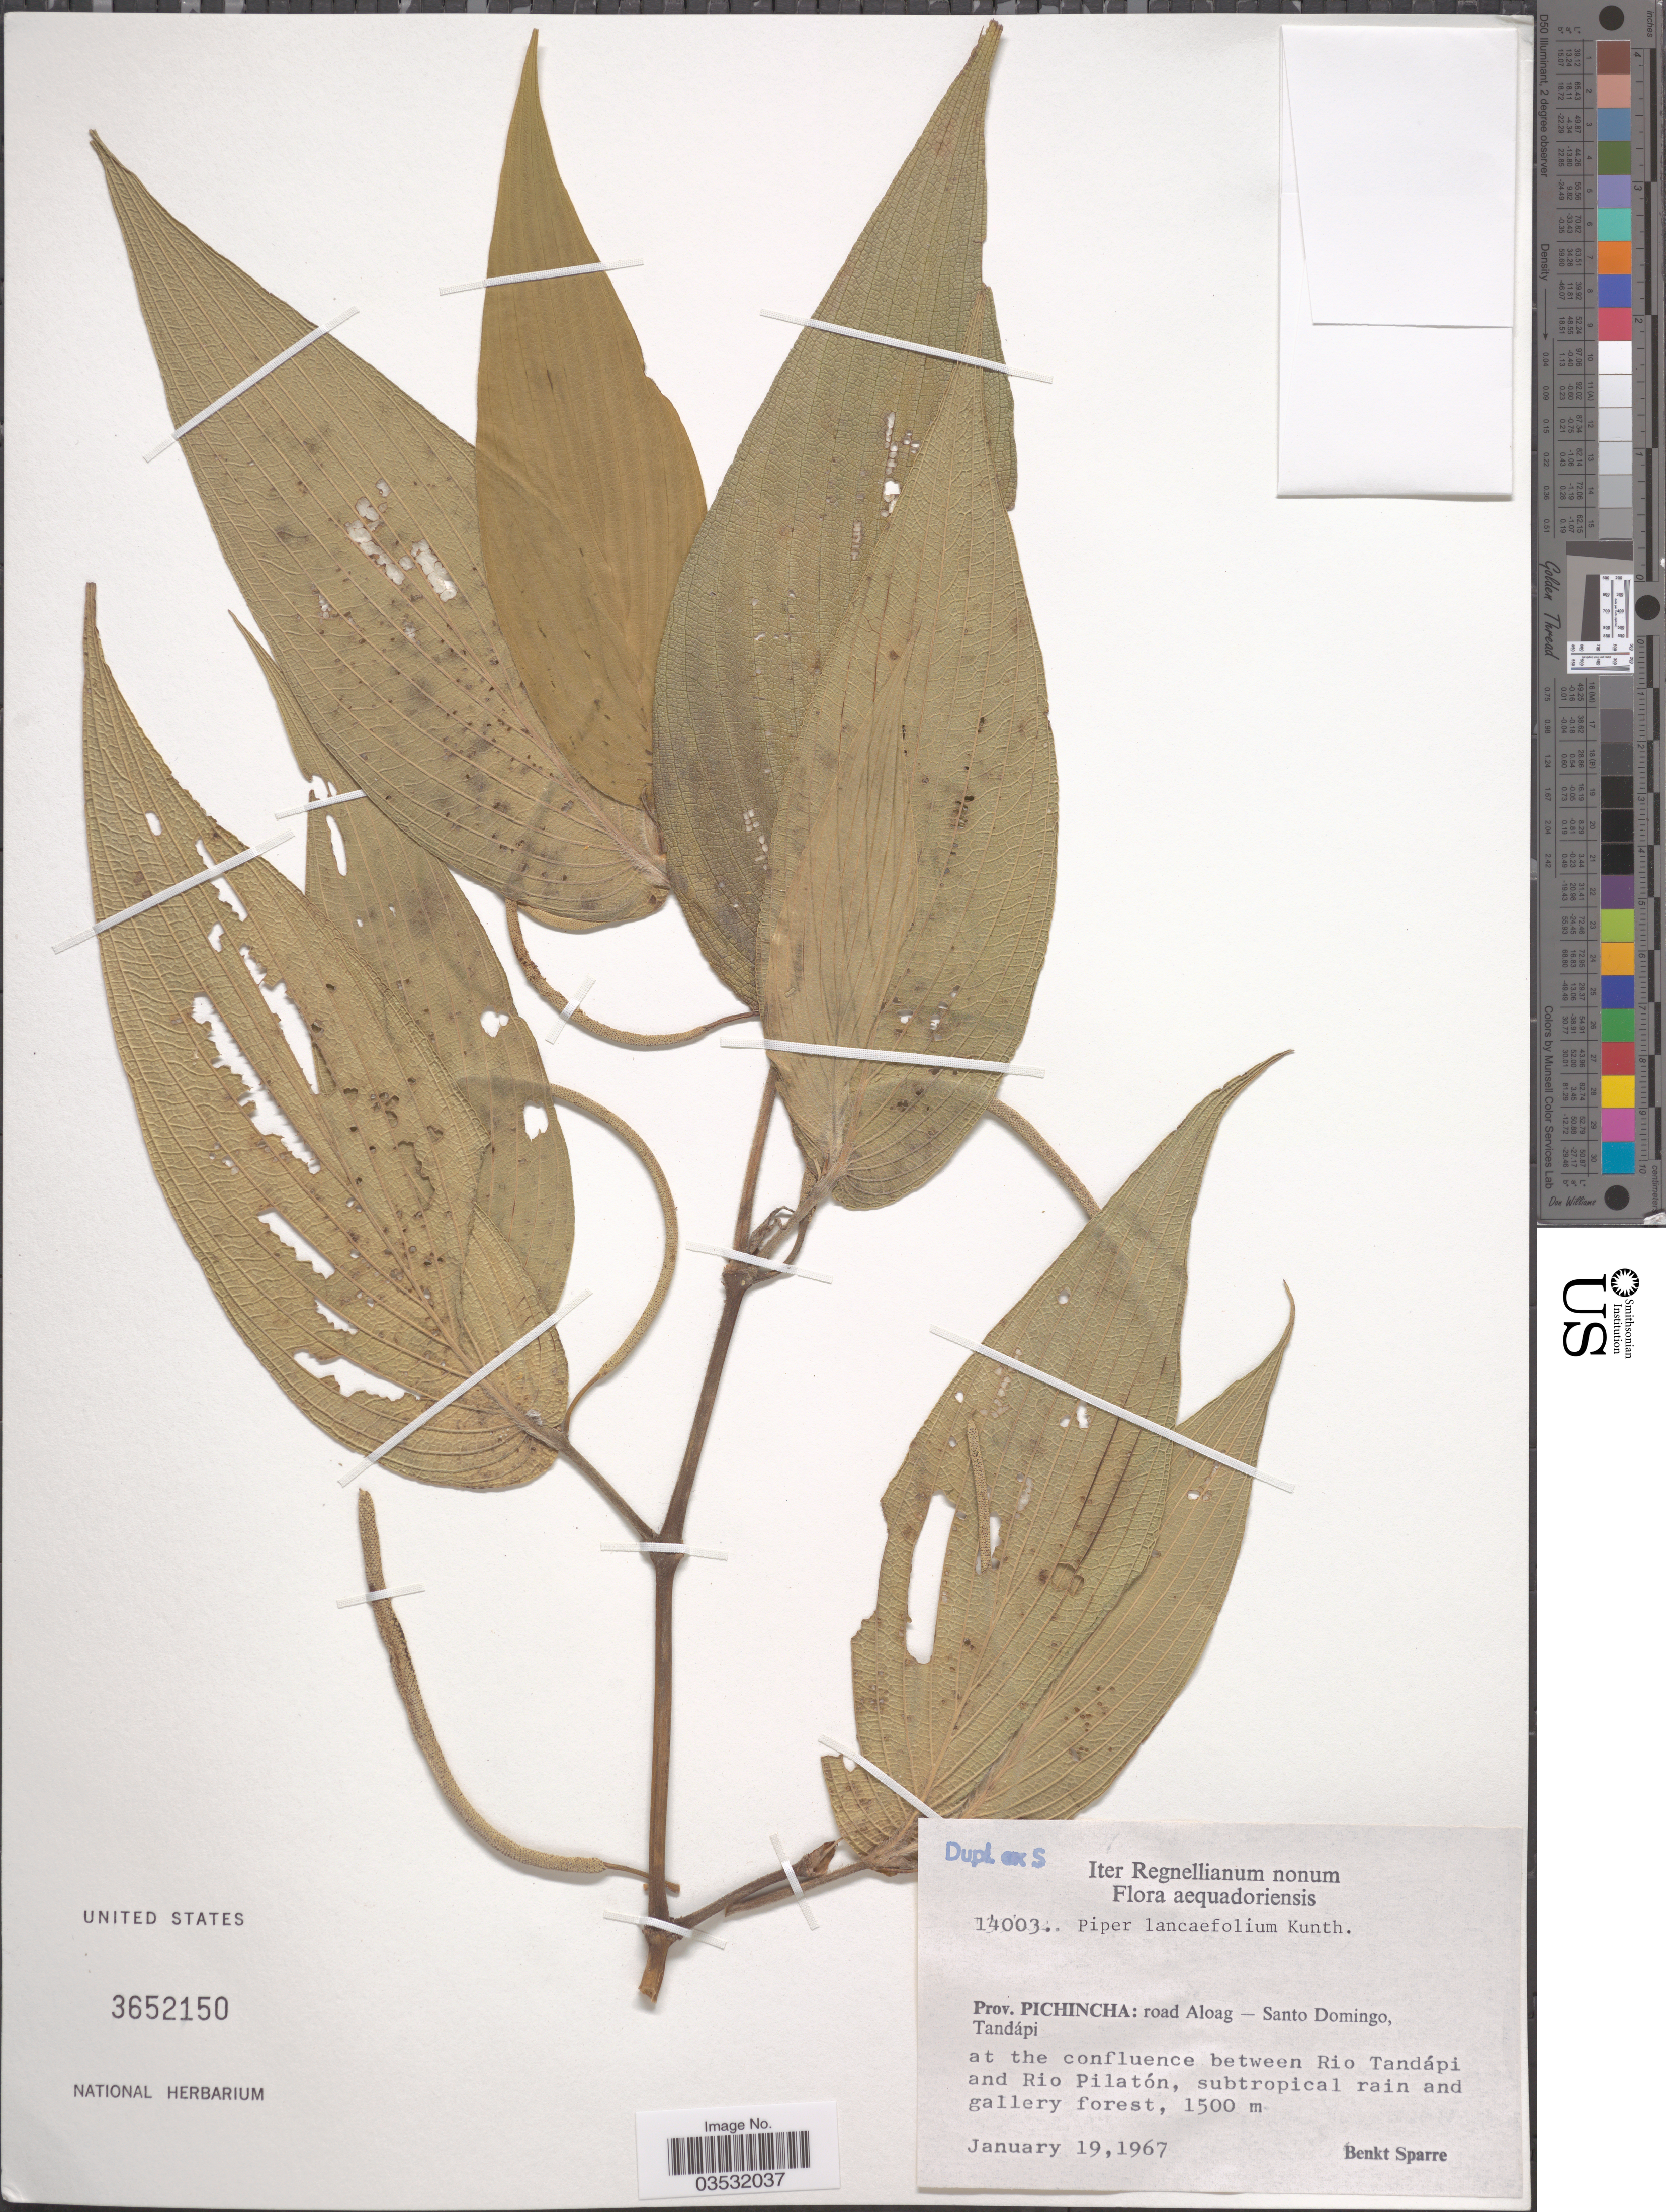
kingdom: Plantae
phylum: Tracheophyta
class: Magnoliopsida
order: Piperales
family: Piperaceae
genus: Piper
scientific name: Piper lanceifolium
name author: Kunth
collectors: B. Sparre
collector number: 14003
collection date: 1967-01-19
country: Ecuador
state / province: Pichincha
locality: Road Aloag- Santo Domingo, Tandápi. At the confluence between Rio Tandápi and Rio Pilatón, subtropical rain and gallery forest.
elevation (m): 1500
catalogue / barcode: US 3652150